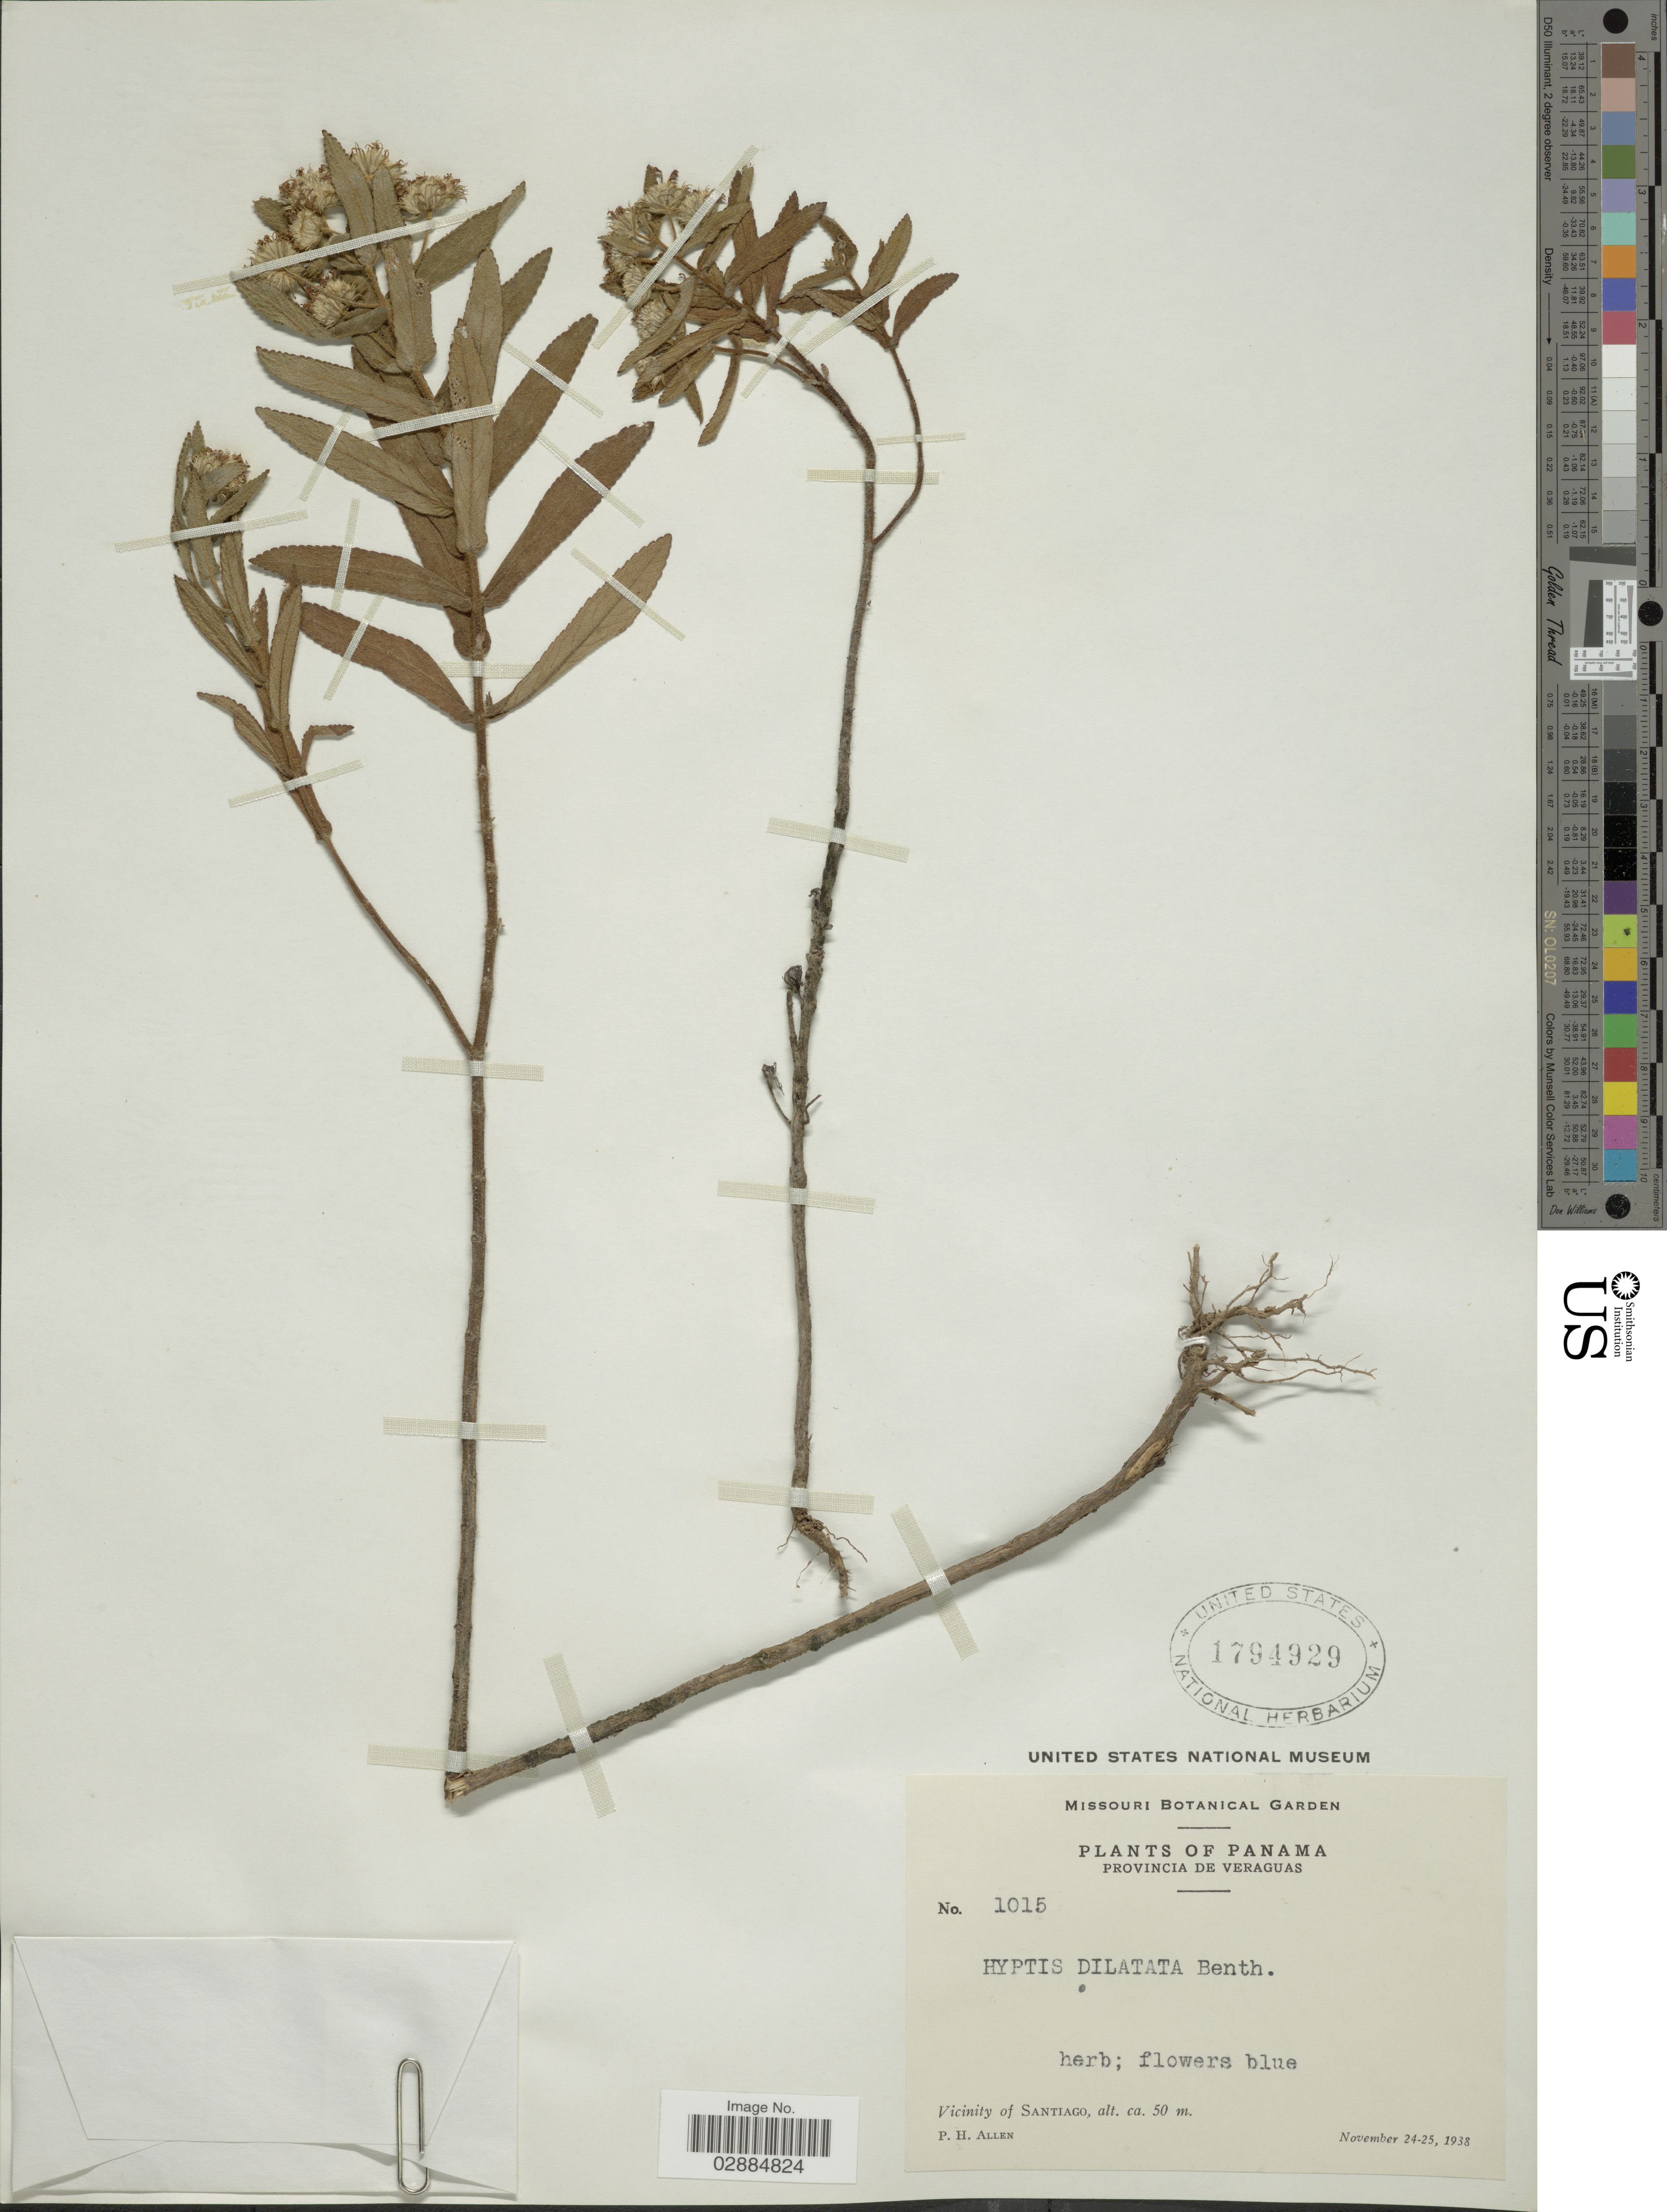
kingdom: Plantae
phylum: Tracheophyta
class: Magnoliopsida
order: Lamiales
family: Lamiaceae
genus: Hyptis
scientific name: Hyptis dilatata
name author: Benth.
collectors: P. H. Allen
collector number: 1015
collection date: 1938-11-24/1938-11-25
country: Panama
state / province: Veraguas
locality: Vicinity of Santiago.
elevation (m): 50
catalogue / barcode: US 1794929